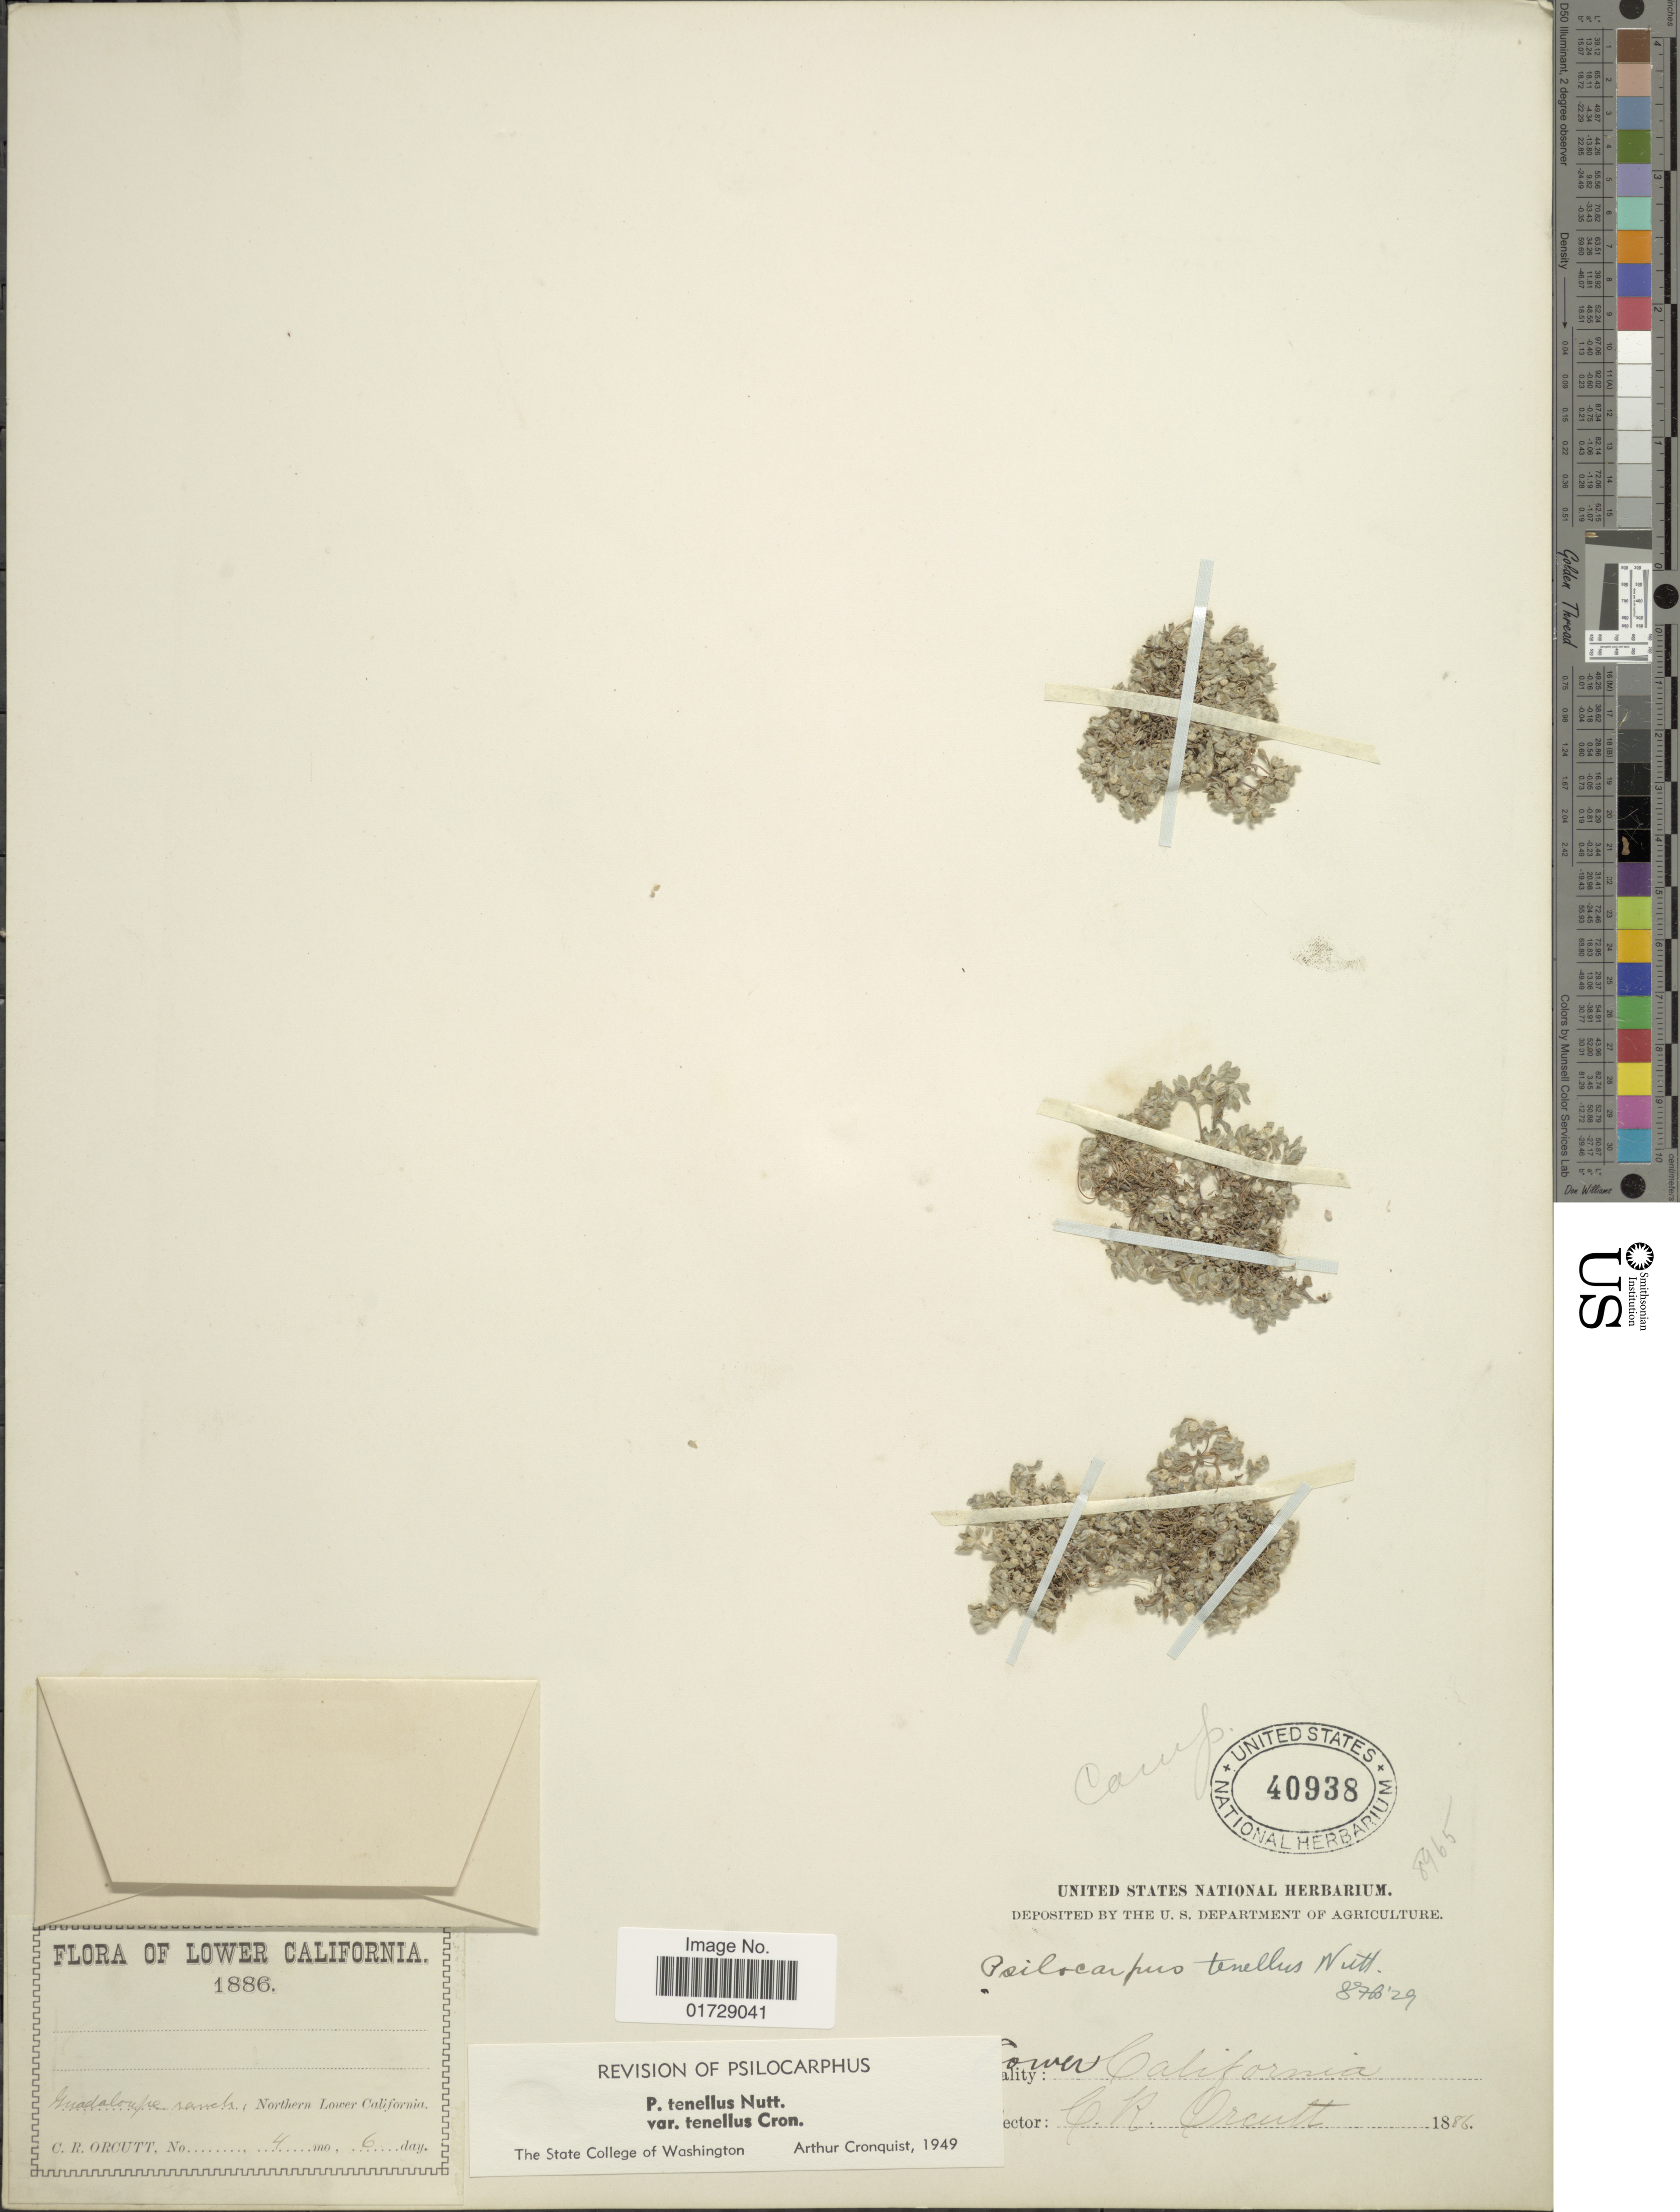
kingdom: Plantae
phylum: Tracheophyta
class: Magnoliopsida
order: Asterales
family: Asteraceae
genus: Psilocarphus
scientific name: Psilocarphus tenellus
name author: Nutt.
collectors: C. R. Orcutt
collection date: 1886-04-06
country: Mexico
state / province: Baja California Sur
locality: Lower California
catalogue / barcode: US 40938